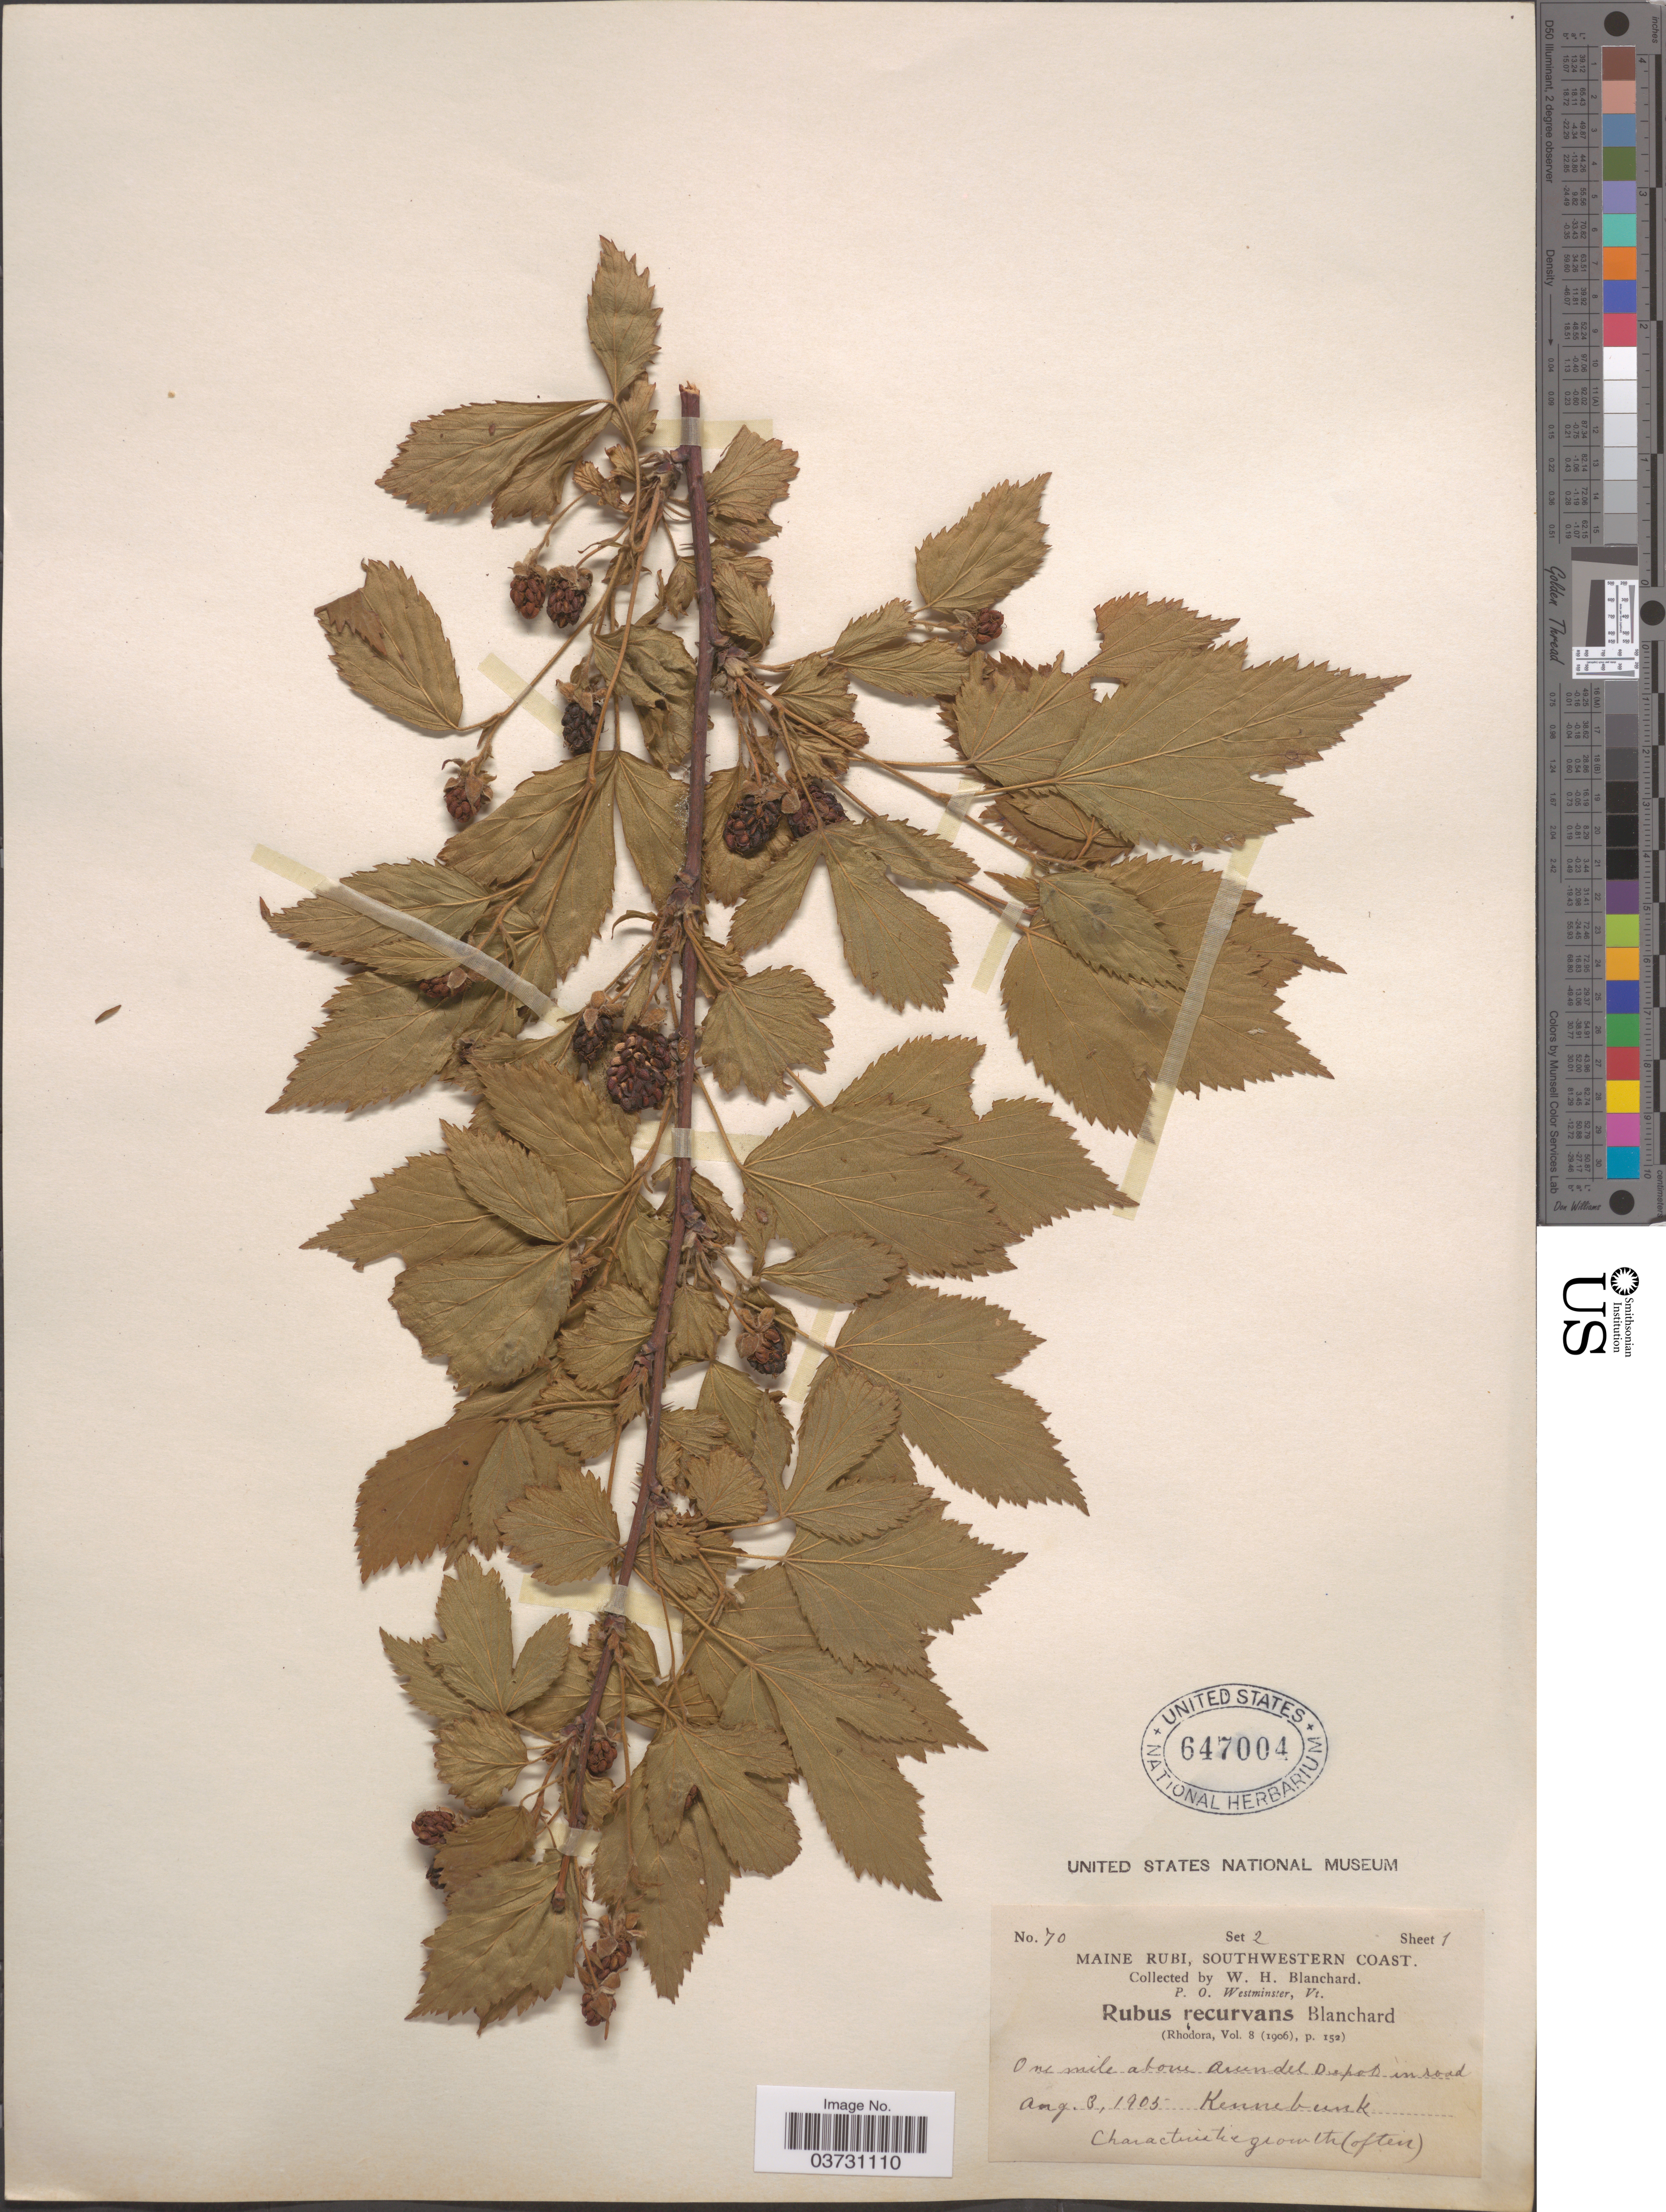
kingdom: Plantae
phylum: Tracheophyta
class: Magnoliopsida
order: Rosales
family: Rosaceae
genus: Rubus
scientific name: Rubus recurvans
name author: Blanch.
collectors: W. H. Blanchard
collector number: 70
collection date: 1905-08-03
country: United States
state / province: Maine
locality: Southwestern Coast. One mile above Asundel Depot in road. Kennebunk.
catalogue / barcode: US 647004